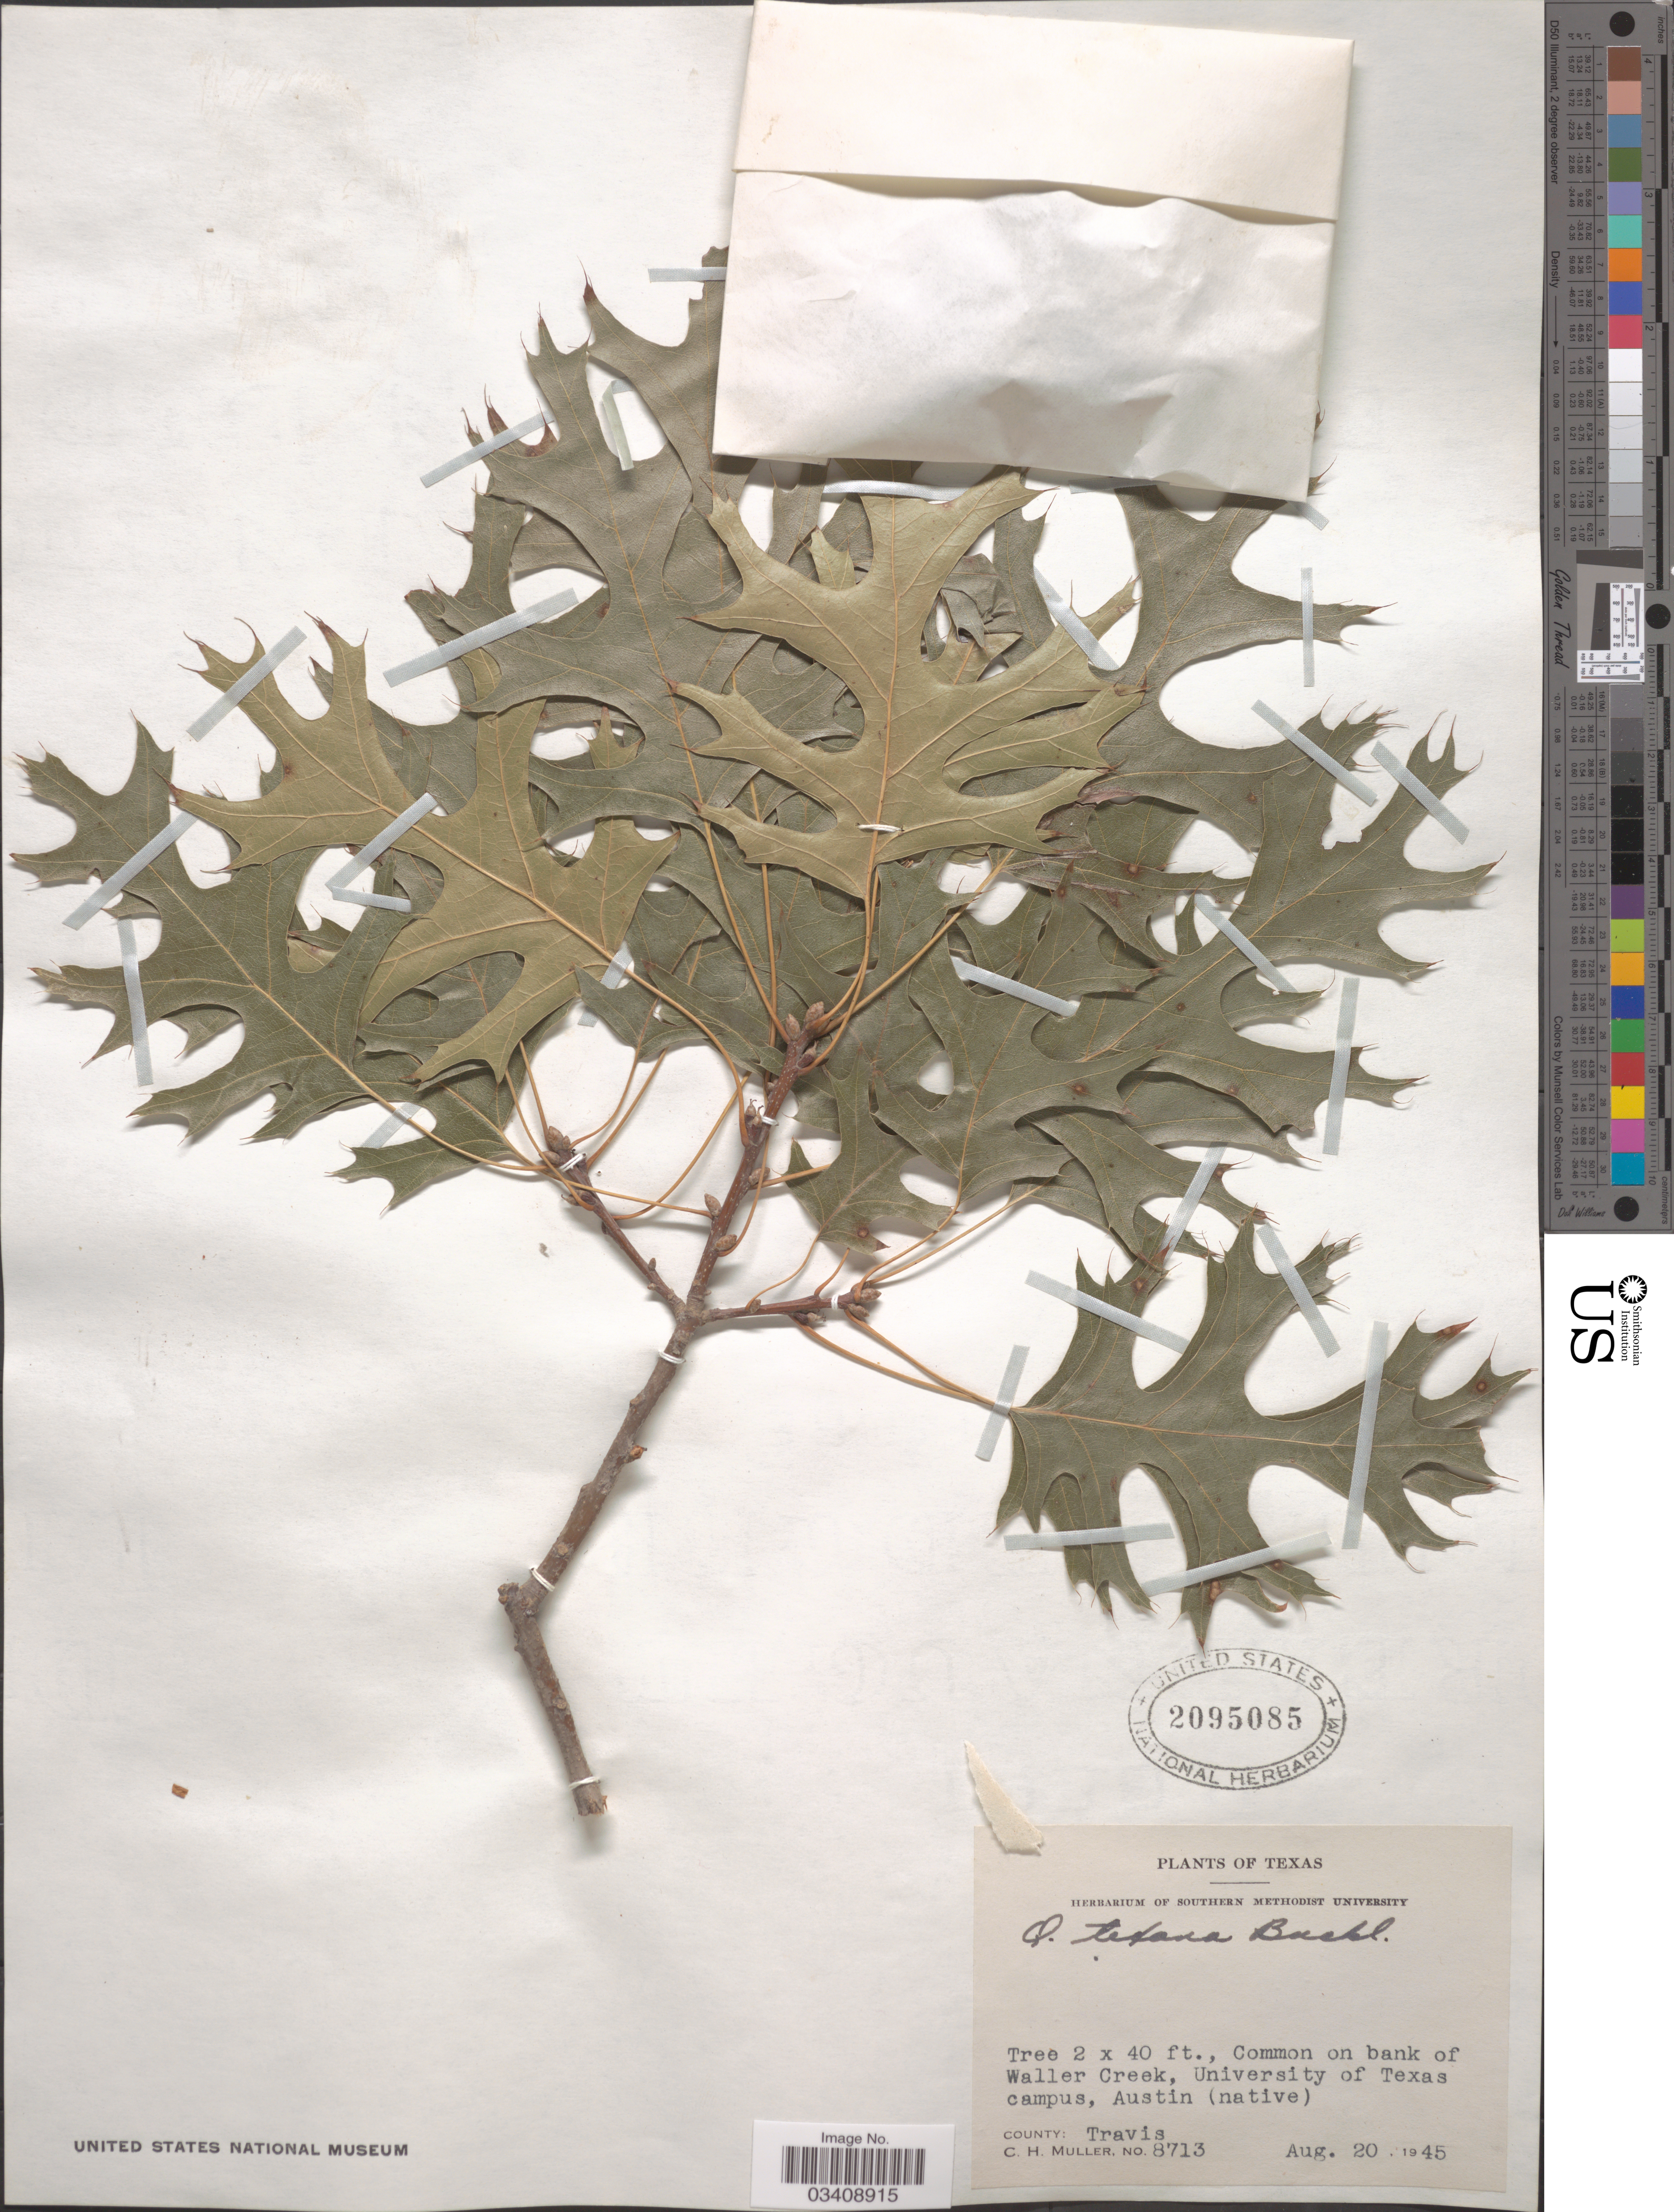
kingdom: Plantae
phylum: Tracheophyta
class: Magnoliopsida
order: Fagales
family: Fagaceae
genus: Quercus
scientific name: Quercus texana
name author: Buckley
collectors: C. H. Mueller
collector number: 8713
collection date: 1945-08-20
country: United States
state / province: Texas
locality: Common on bank of Waller Creek, University of Texas campus, Austin (native). County: Travis.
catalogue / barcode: US 2095085